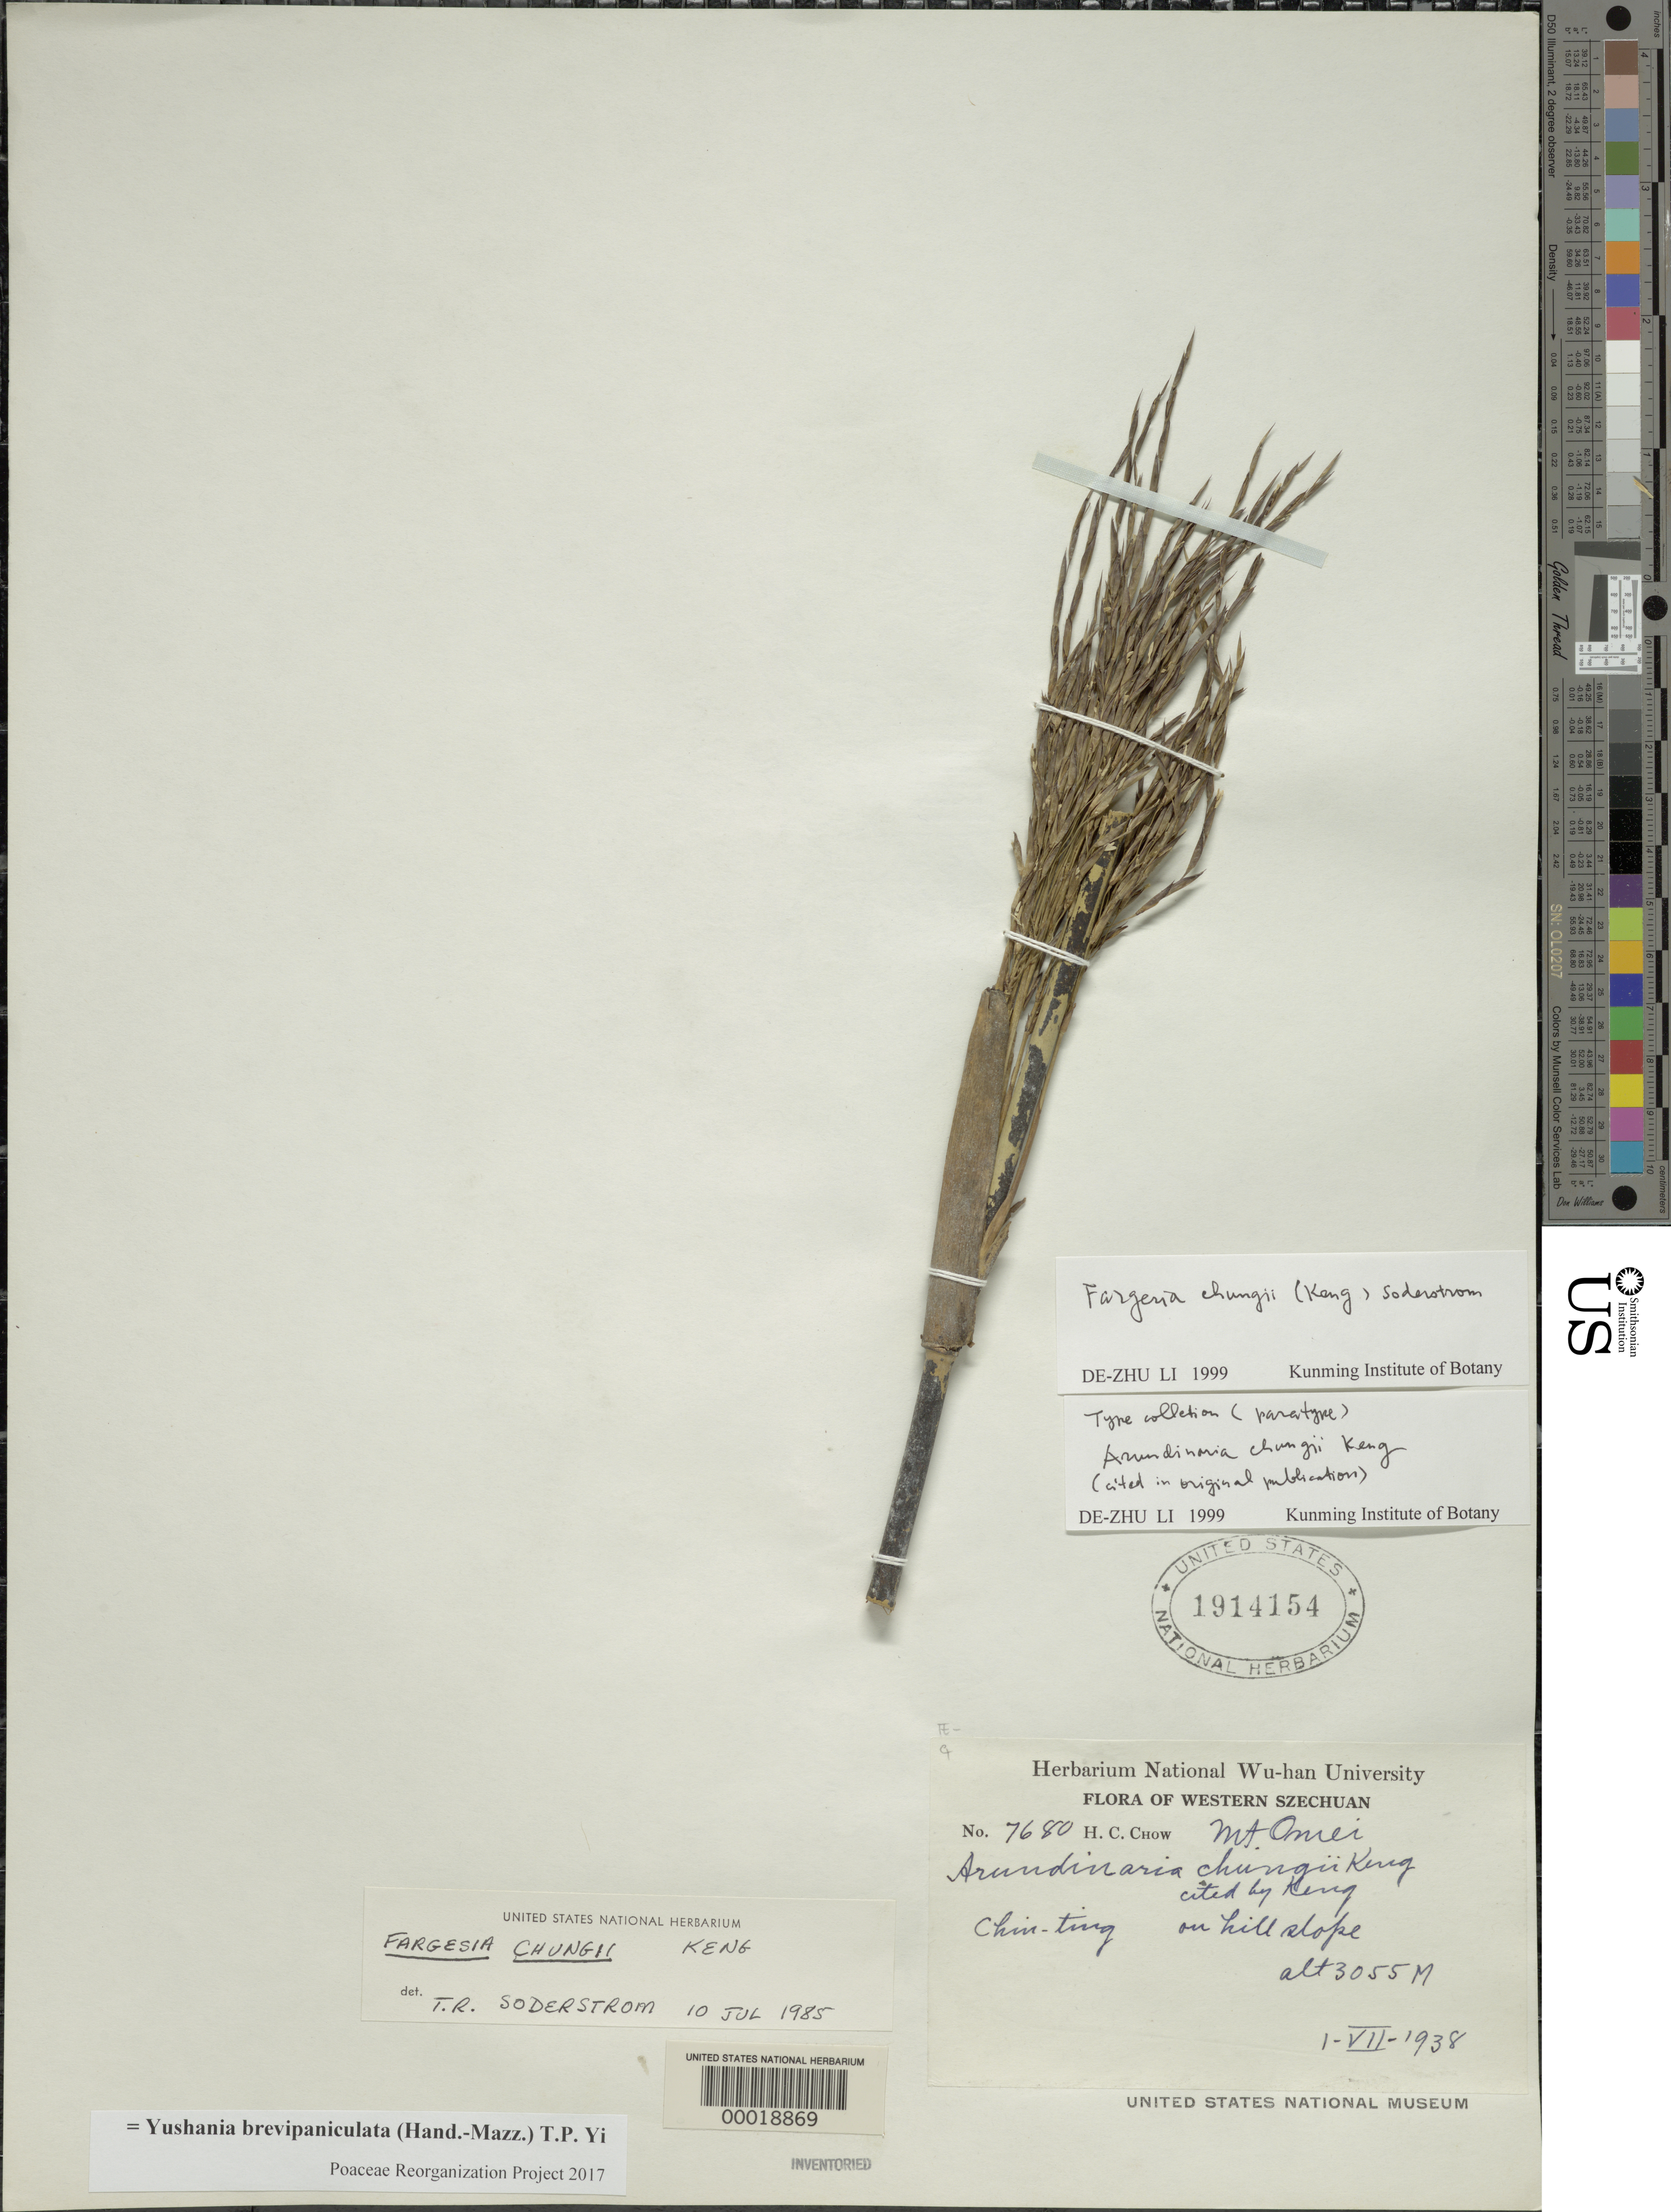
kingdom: Plantae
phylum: Tracheophyta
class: Liliopsida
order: Poales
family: Poaceae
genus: Yushania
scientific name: Yushania brevipaniculata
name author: (Hand.-Mazz.) T.P. Yi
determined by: Poaceae Reorganization Project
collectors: H. Chow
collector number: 7680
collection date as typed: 01 Jul 1938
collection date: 1938-07-01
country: China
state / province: Sichuan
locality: Mt. omei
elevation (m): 3055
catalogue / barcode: US 1914154